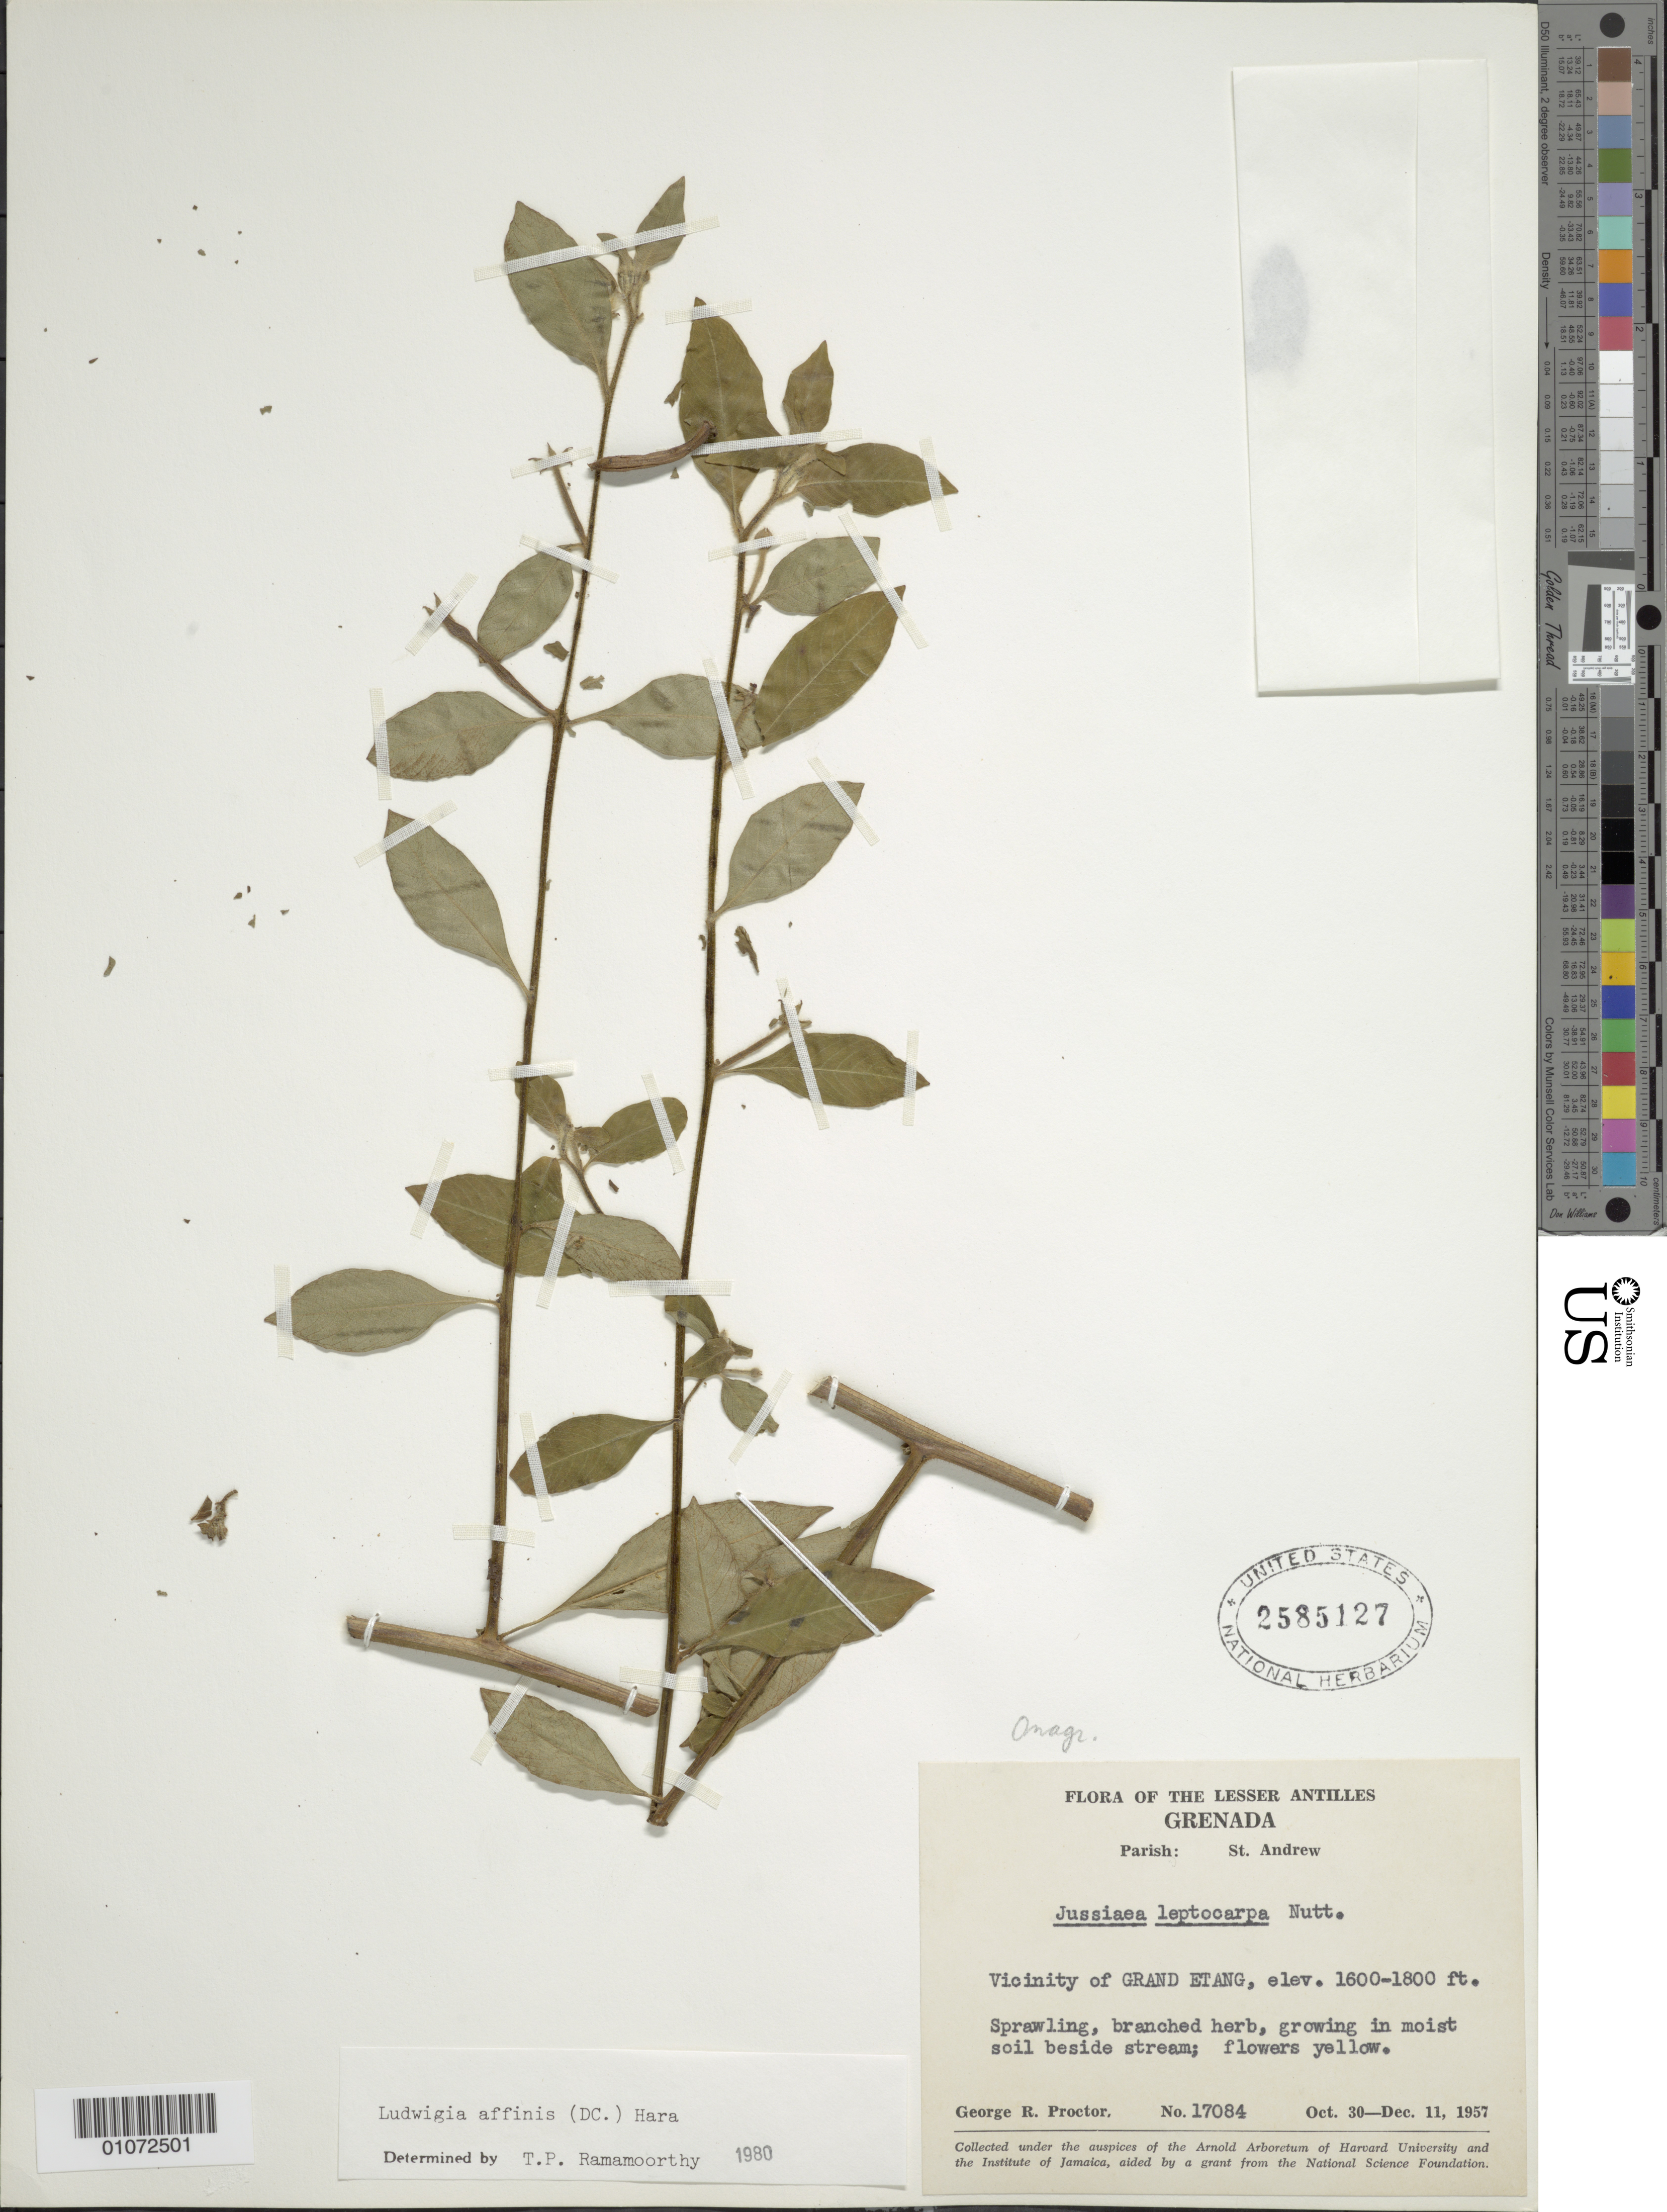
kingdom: Plantae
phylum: Tracheophyta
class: Magnoliopsida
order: Myrtales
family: Onagraceae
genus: Ludwigia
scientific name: Ludwigia affinis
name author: (DC.) H. Hara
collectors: G. R. Proctor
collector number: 17084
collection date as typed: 30 Oct 1957 to 11 Dec 1957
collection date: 1957-10-30/1957-12-11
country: Grenada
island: Grenada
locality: Vicinity of Grand Etang.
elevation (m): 488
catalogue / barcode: US 2585127